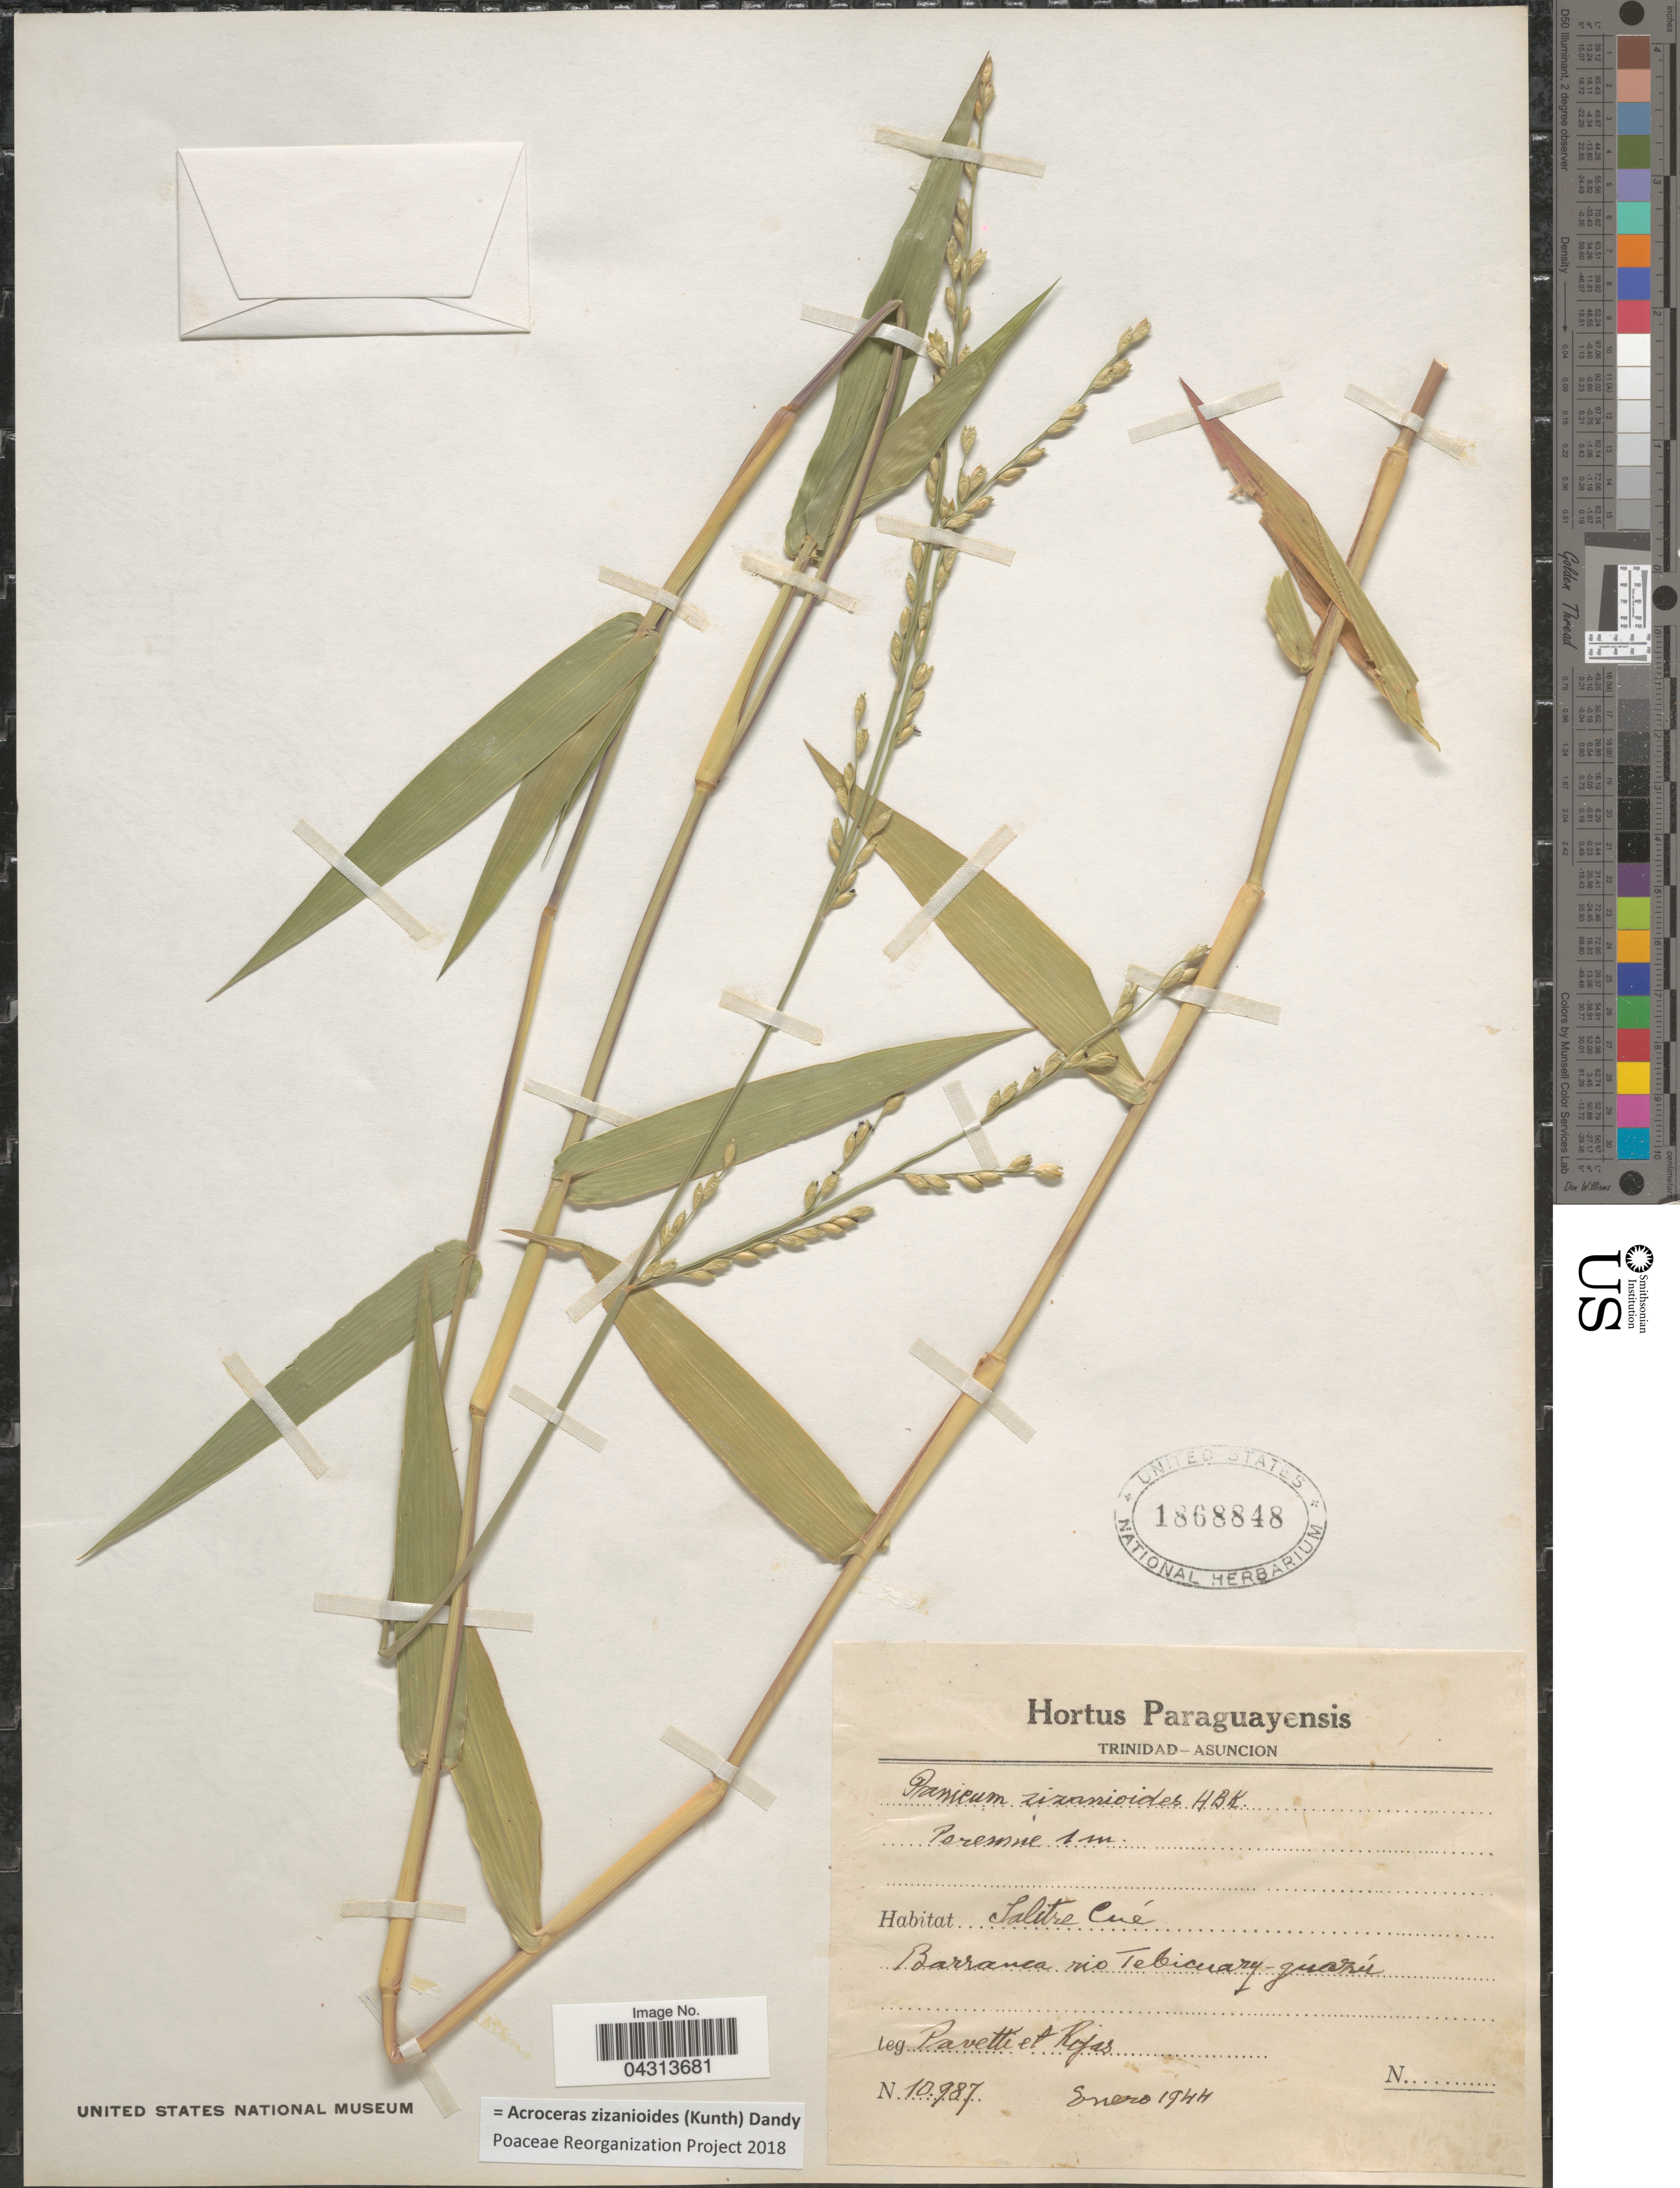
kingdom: Plantae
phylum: Tracheophyta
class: Liliopsida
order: Poales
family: Poaceae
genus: Acroceras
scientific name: Acroceras zizanioides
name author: (Kunth) Dandy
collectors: -. Pavetti & Rojas, --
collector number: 10987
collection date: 1944-01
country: Paraguay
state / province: Asuncion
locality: Salitre Cué. Barranca rio Tebicuary-guazú.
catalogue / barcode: US 1868848